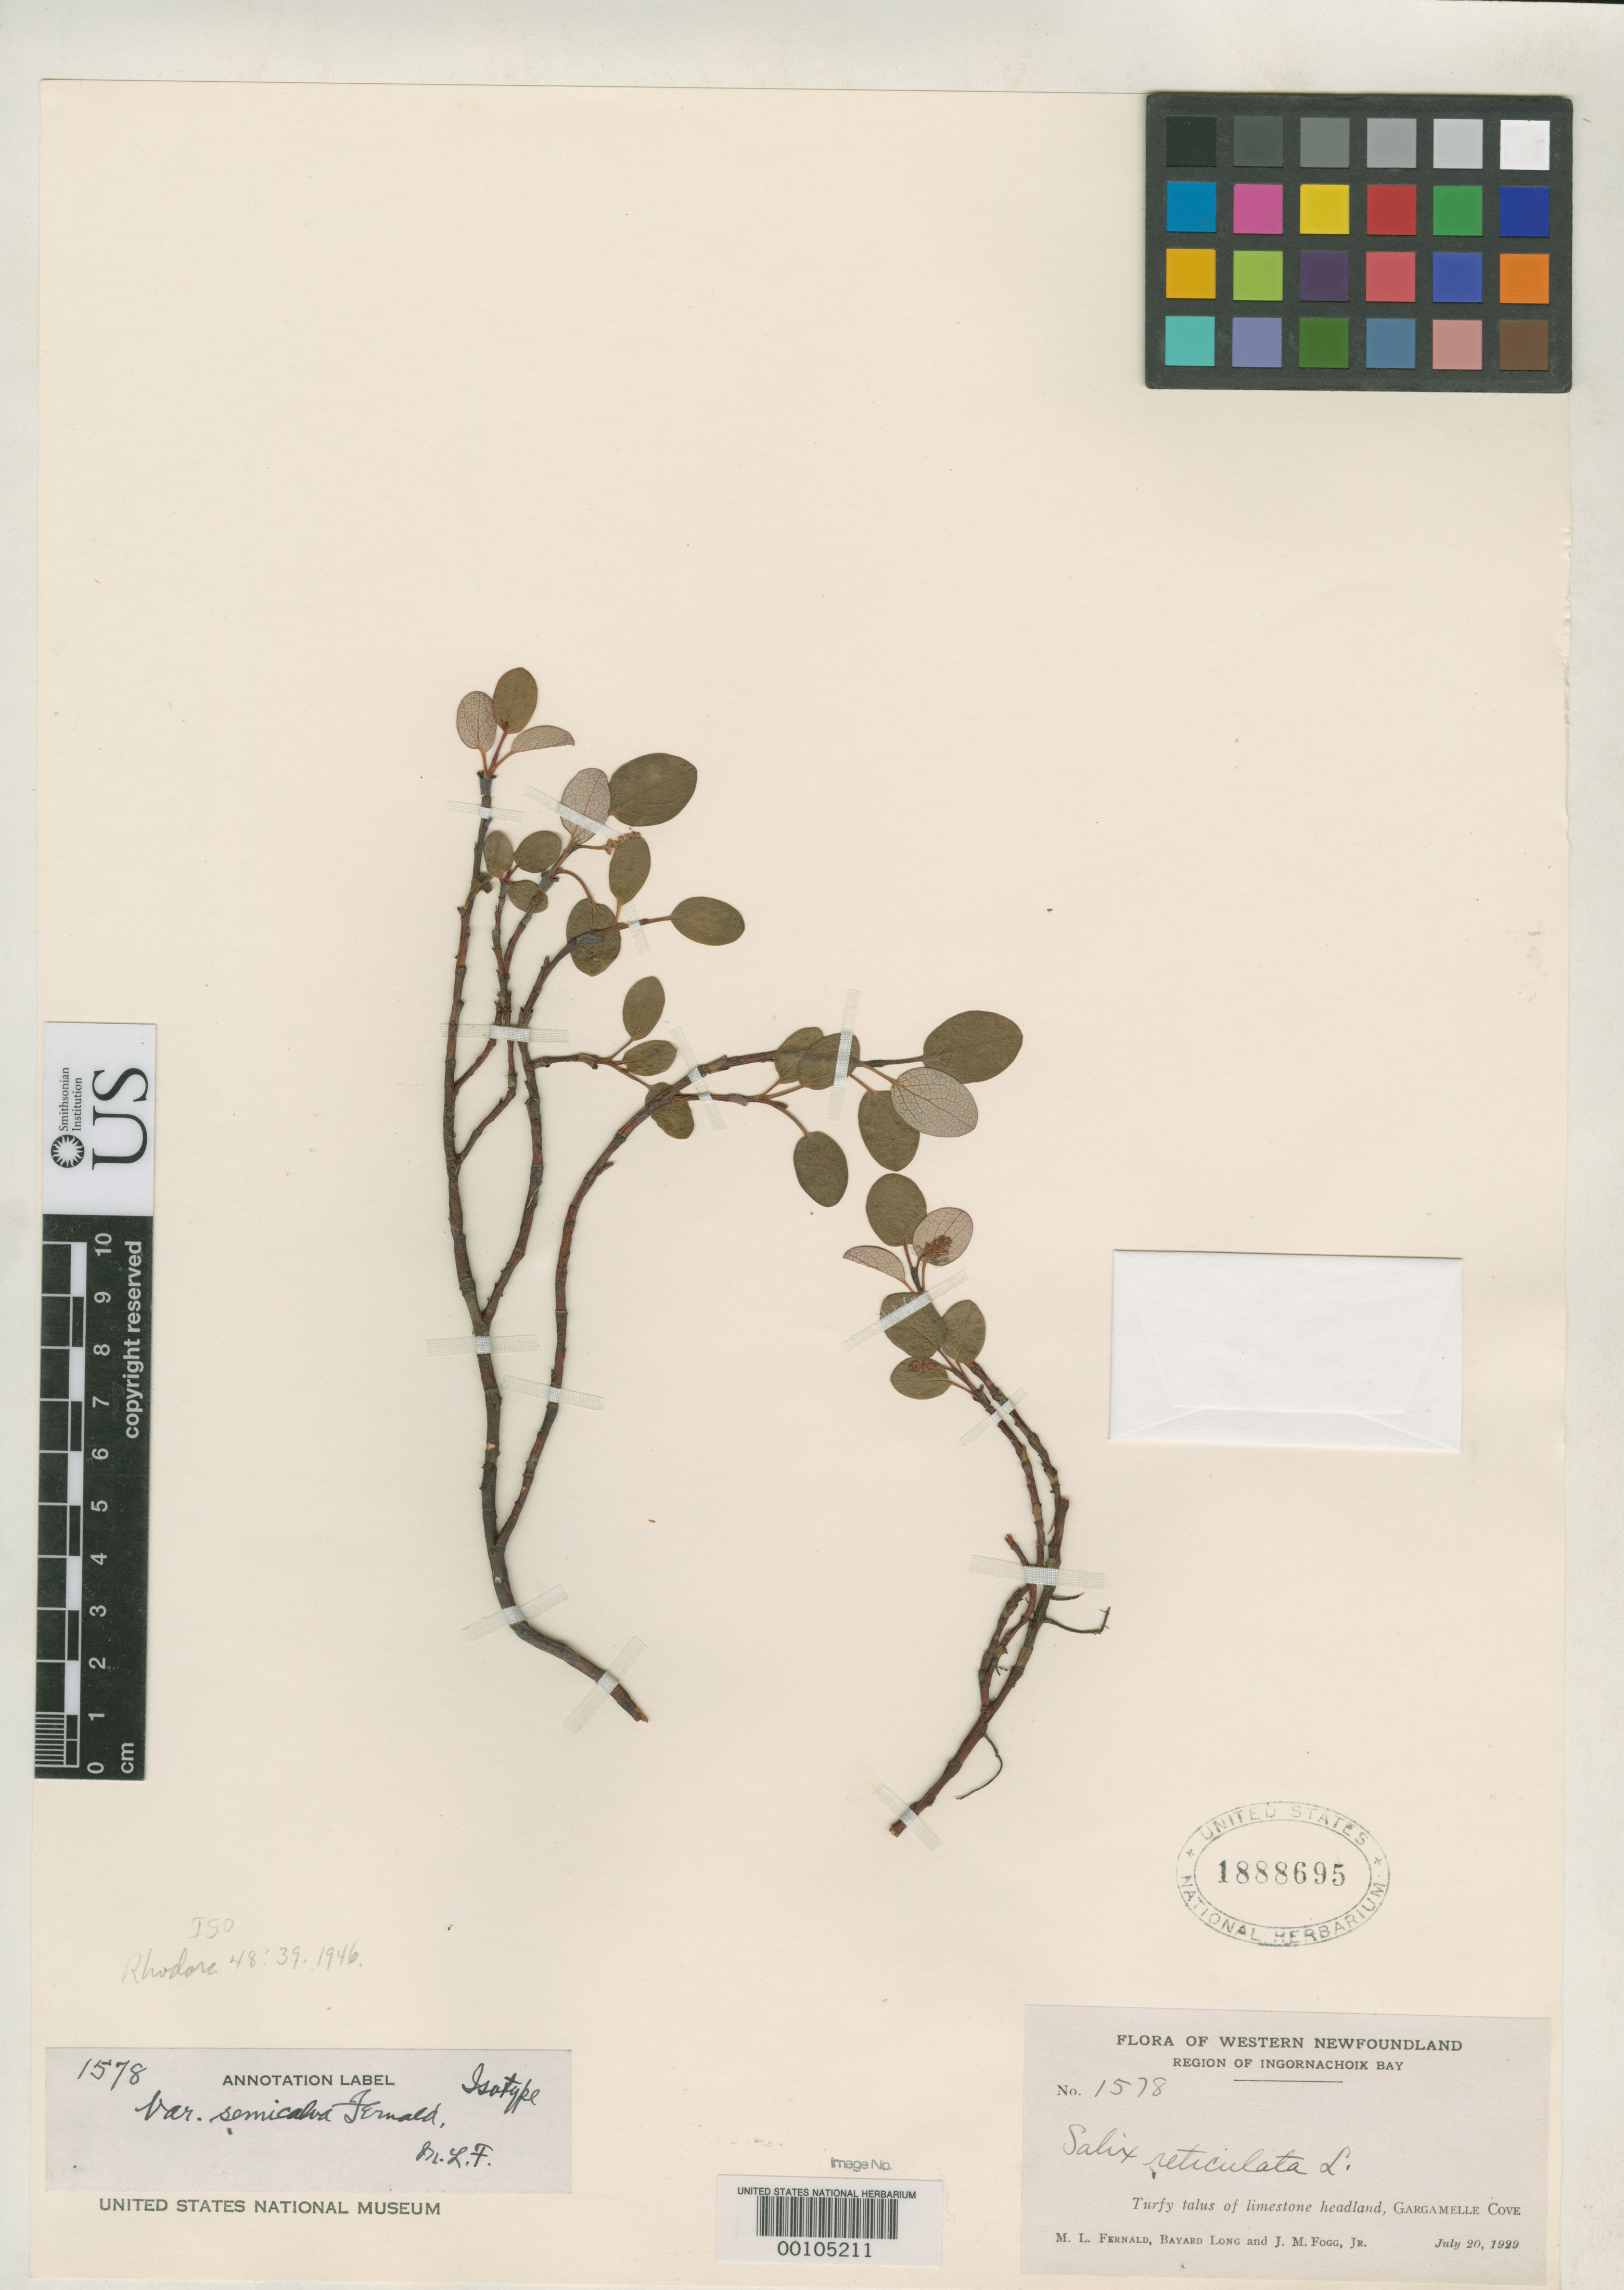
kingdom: Plantae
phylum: Tracheophyta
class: Magnoliopsida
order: Malpighiales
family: Salicaceae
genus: Salix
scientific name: Salix reticulata var. semicalva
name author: Fernald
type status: Isotype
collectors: M. L. Fernald, B. H. Long & J. Fogg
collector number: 1578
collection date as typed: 20 Jul 1929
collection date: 1929-07-20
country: Canada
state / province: Newfoundland and Labrador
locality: Western Newfoundland. Region of Ingornachoix Bay, Gargamelle Cove.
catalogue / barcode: US 1888695